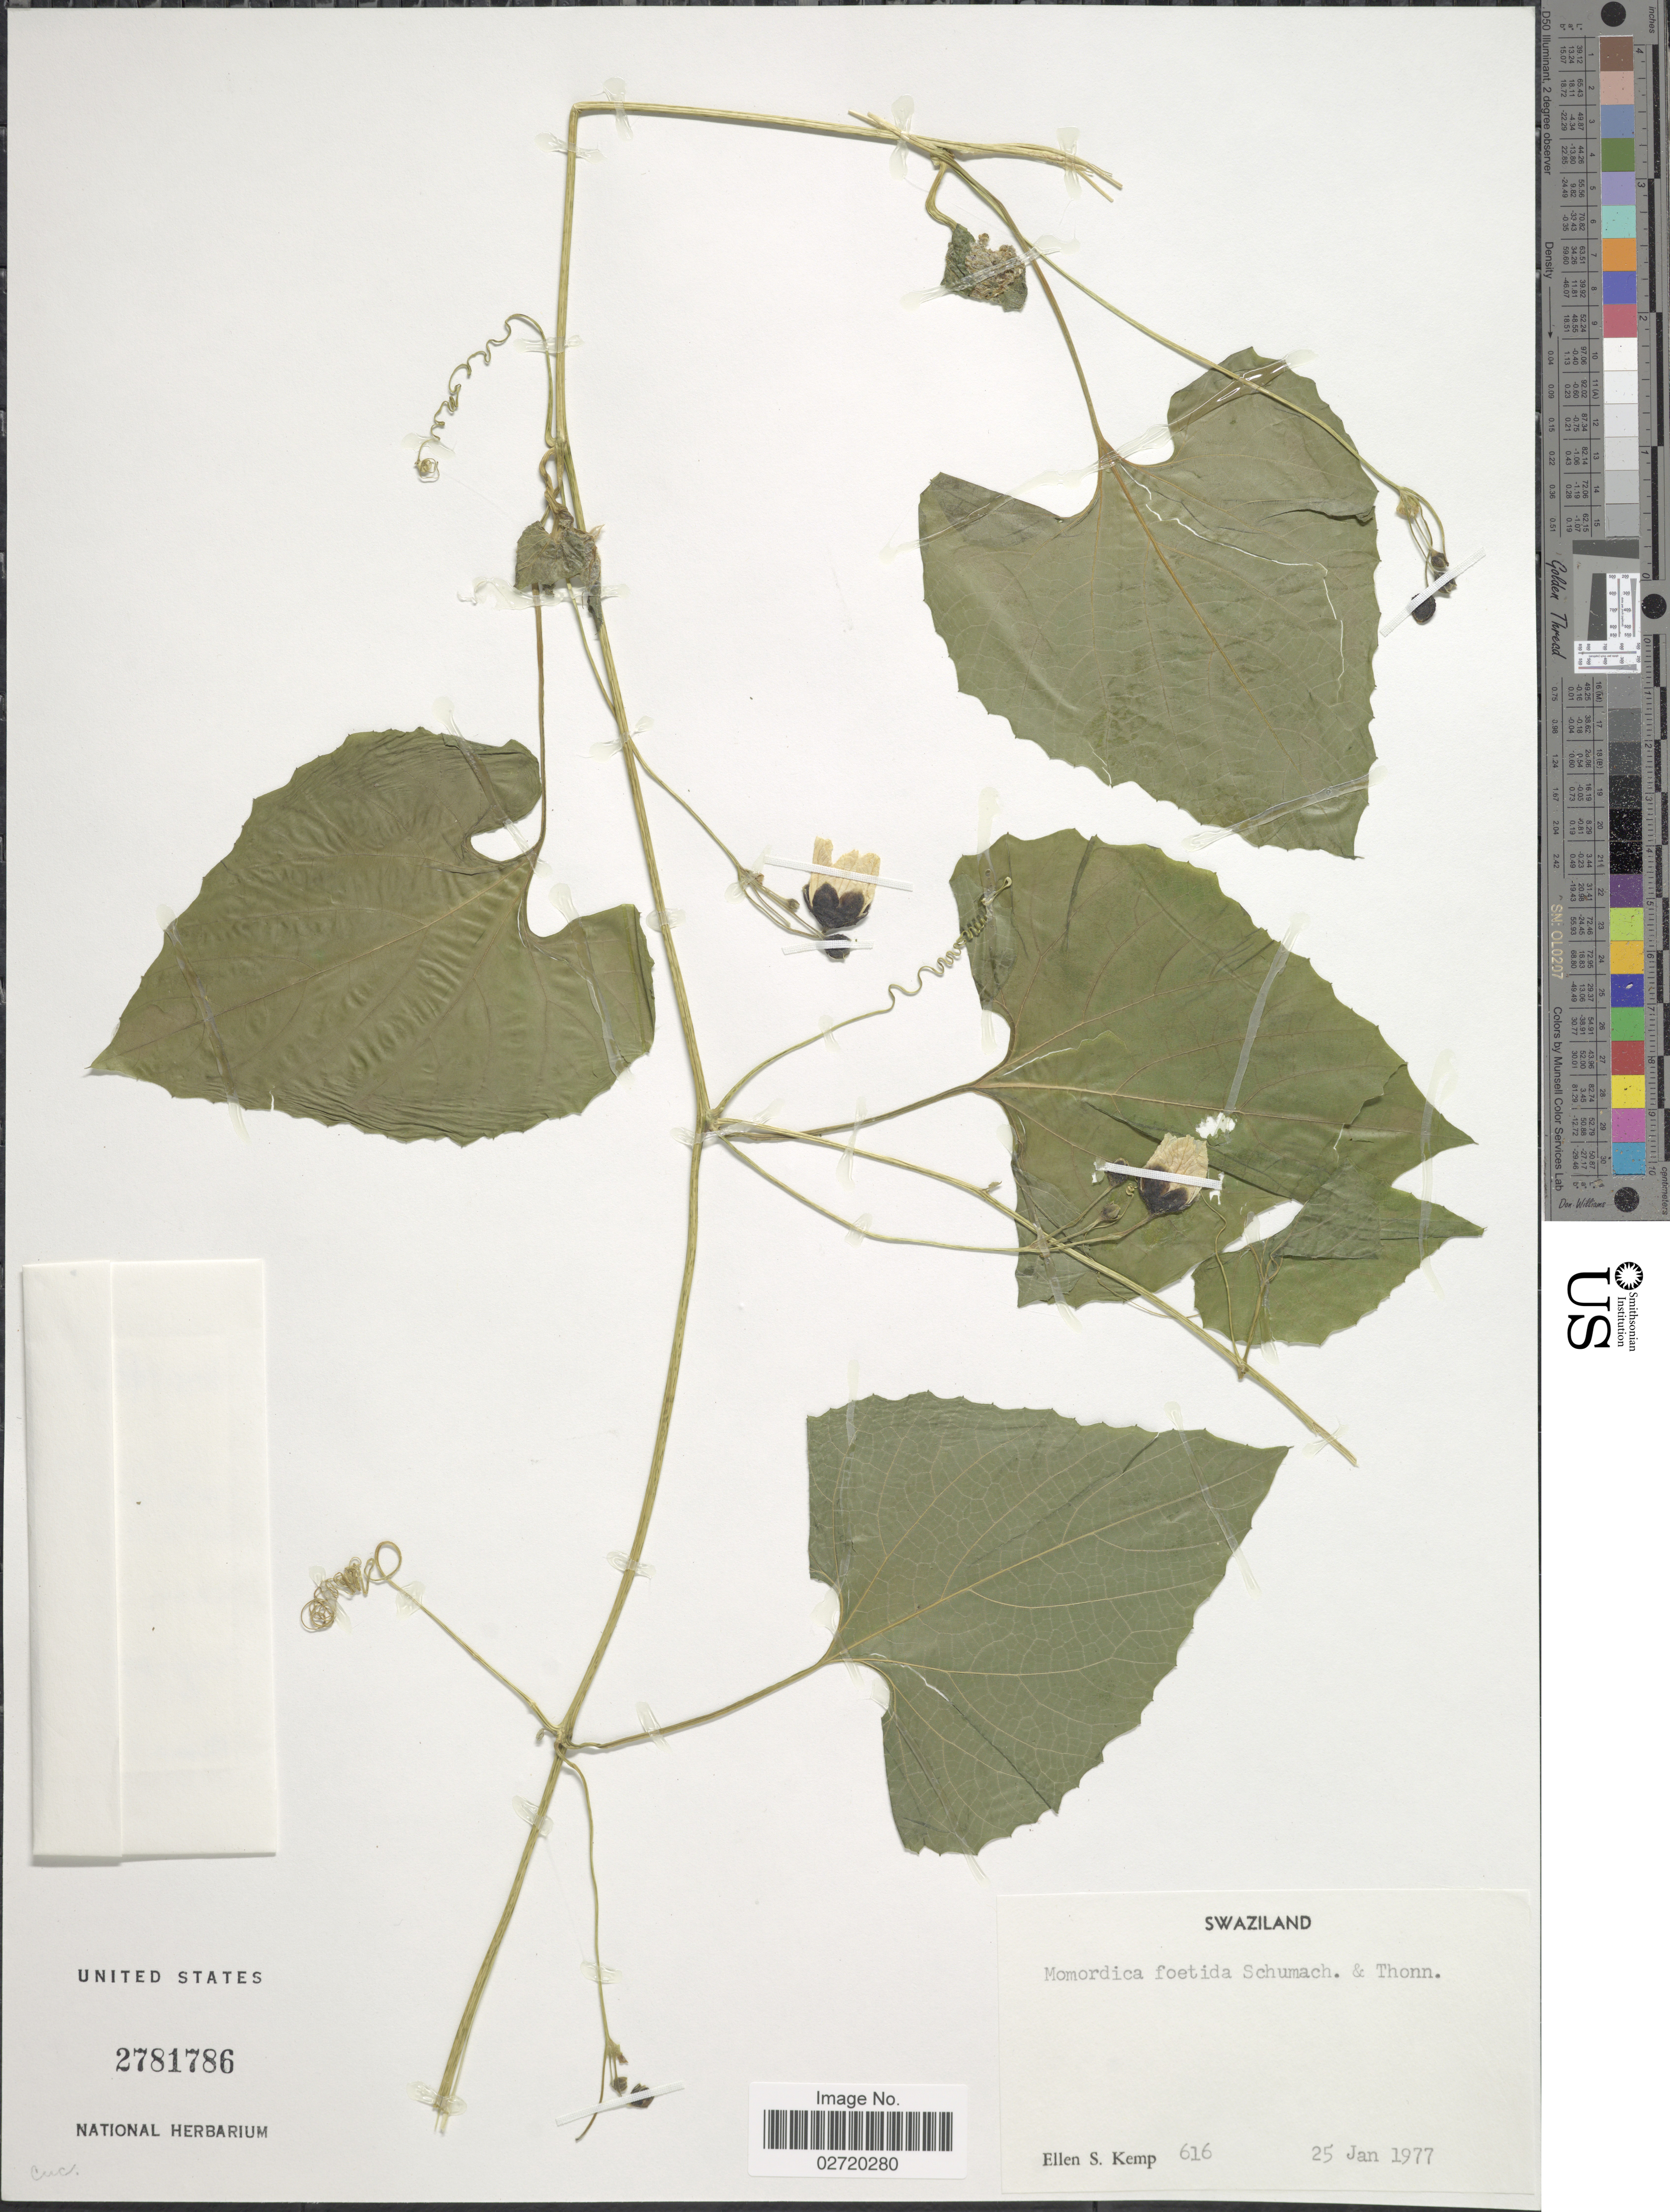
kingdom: Plantae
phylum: Tracheophyta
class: Magnoliopsida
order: Cucurbitales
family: Cucurbitaceae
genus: Momordica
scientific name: Momordica foetida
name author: Schumach.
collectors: E. S. Kemp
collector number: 616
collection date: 1977-01-25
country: Eswatini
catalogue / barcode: US 2781786